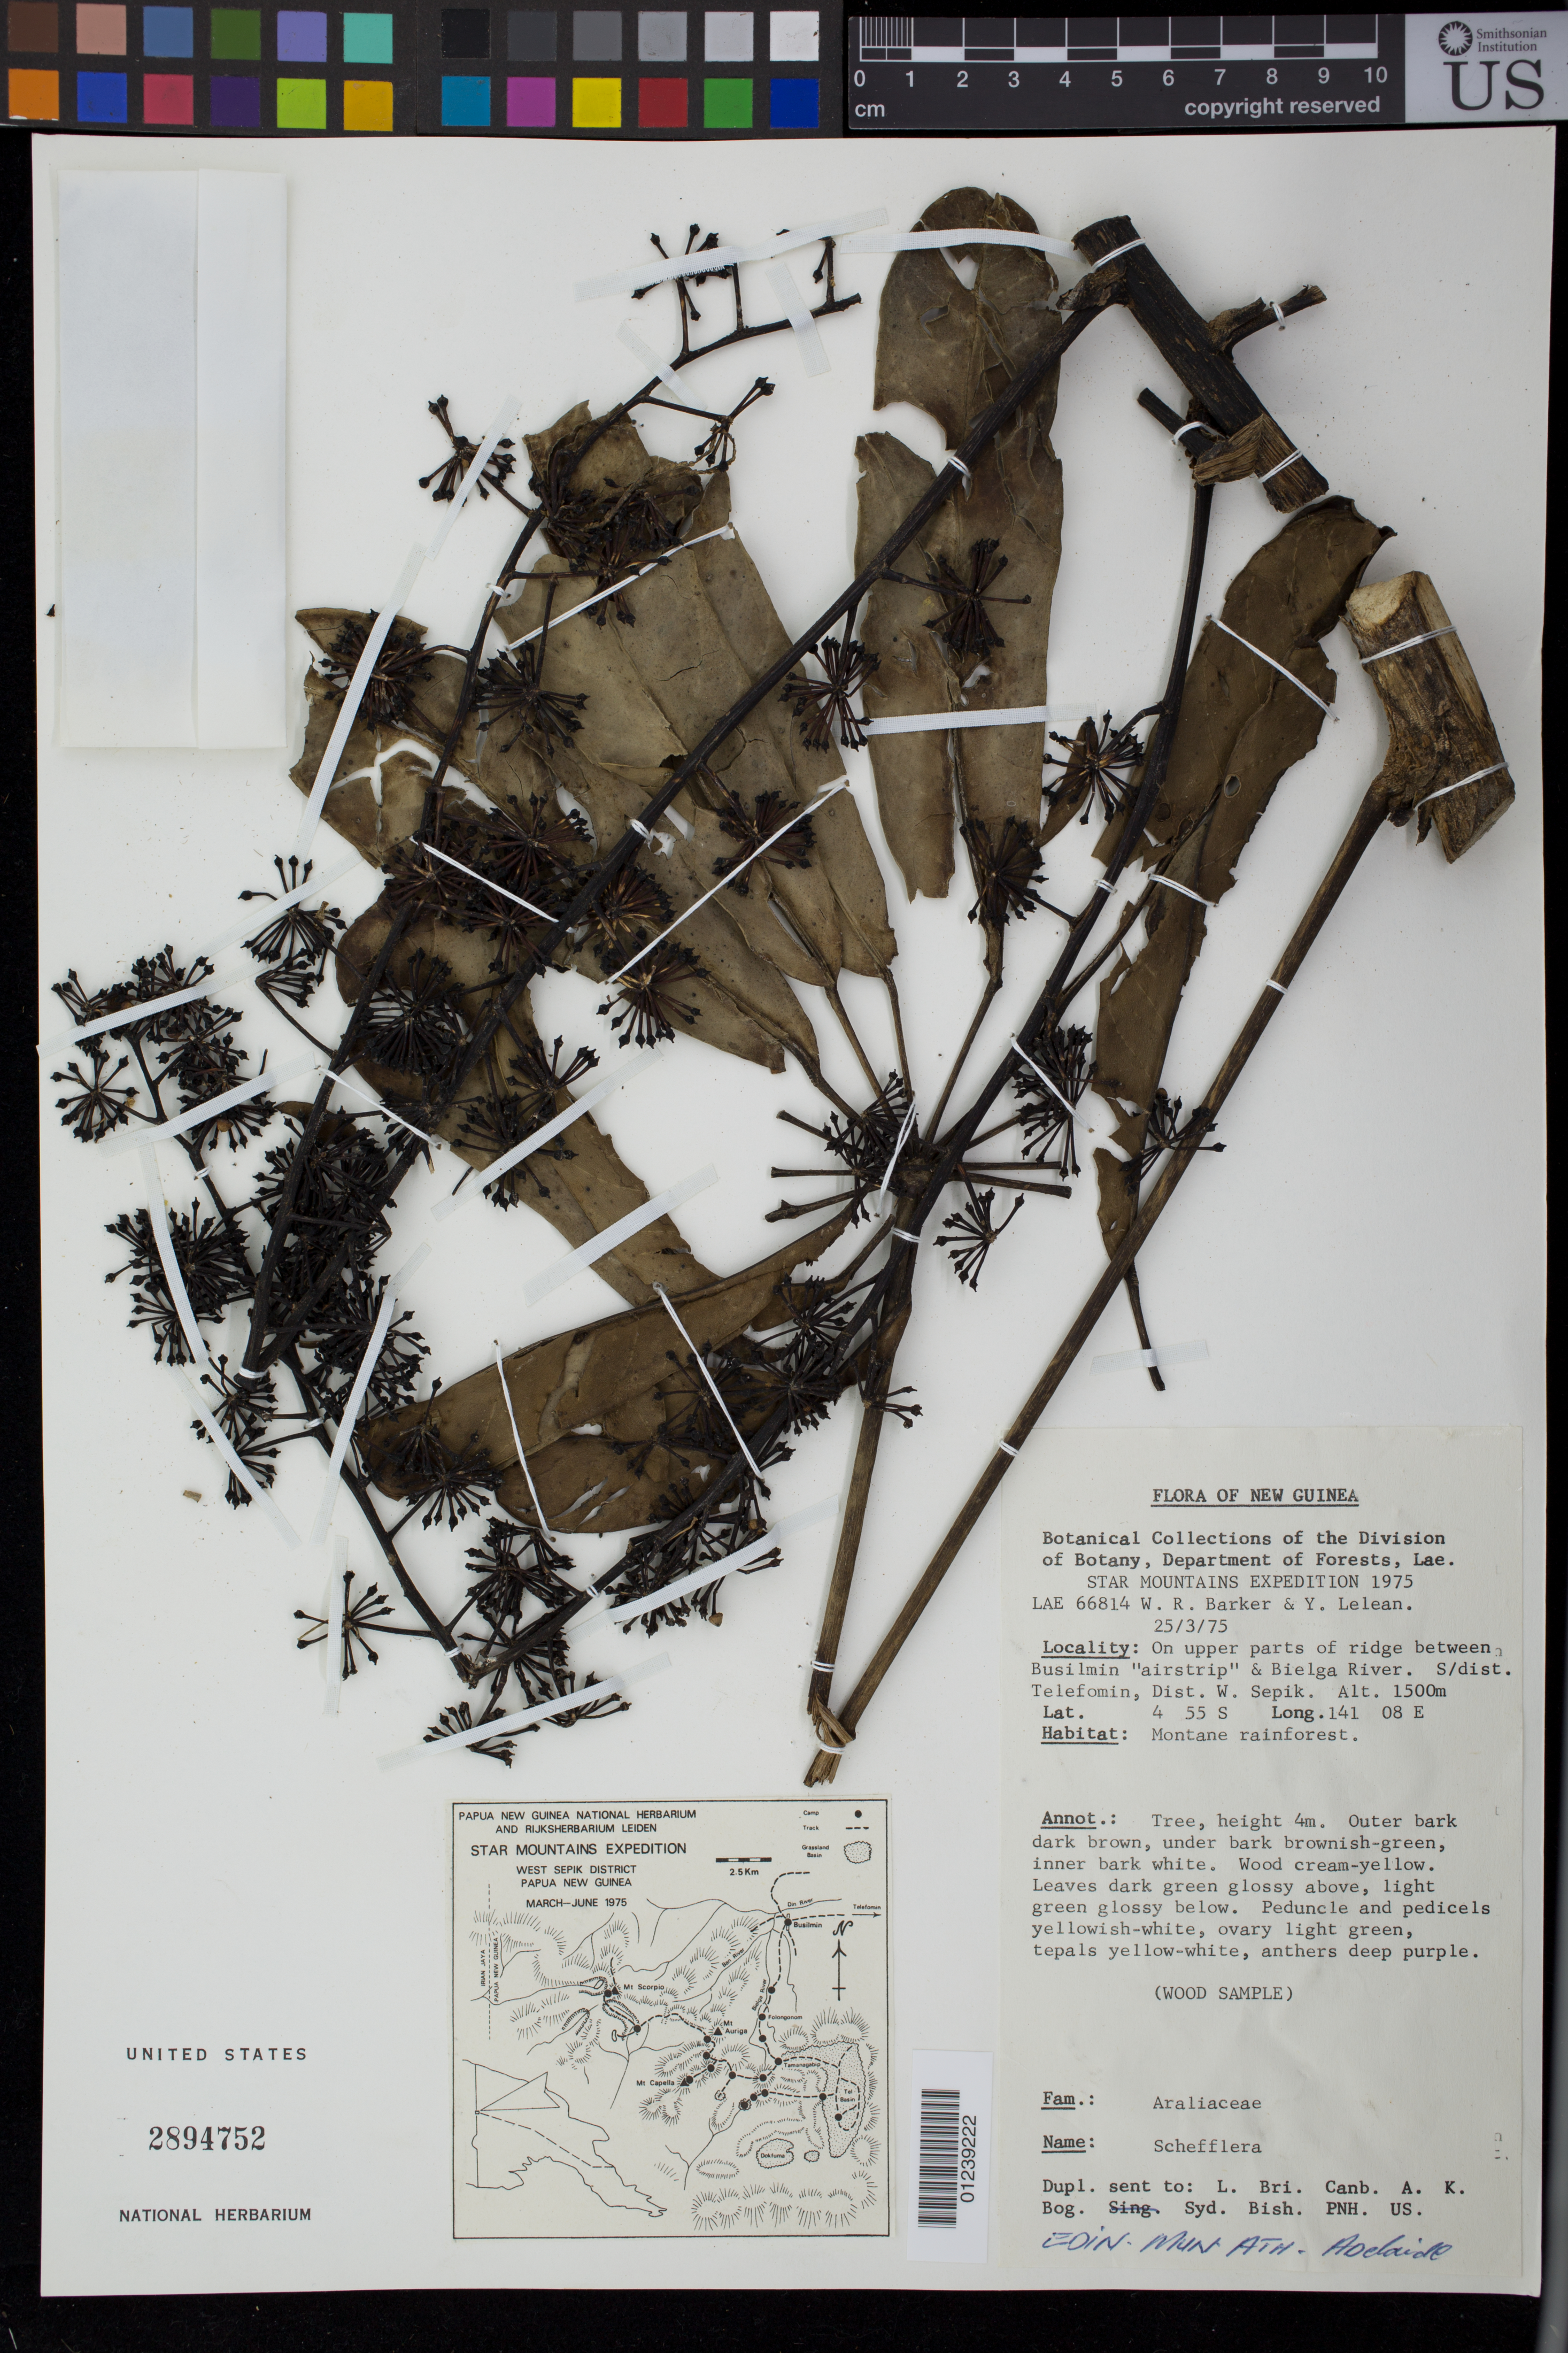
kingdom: Plantae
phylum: Tracheophyta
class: Magnoliopsida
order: Apiales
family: Araliaceae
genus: Schefflera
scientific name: Schefflera sp.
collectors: W. R. Barker & Y. Lelean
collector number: LAE 66814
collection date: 1975-03-25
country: Papua New Guinea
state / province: Sandaun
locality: On upper parts of ridge between Busilmin "airstrip" & Bielga River. S/dist. Telefomin, Dist. W. Sepik.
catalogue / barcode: US 2894752